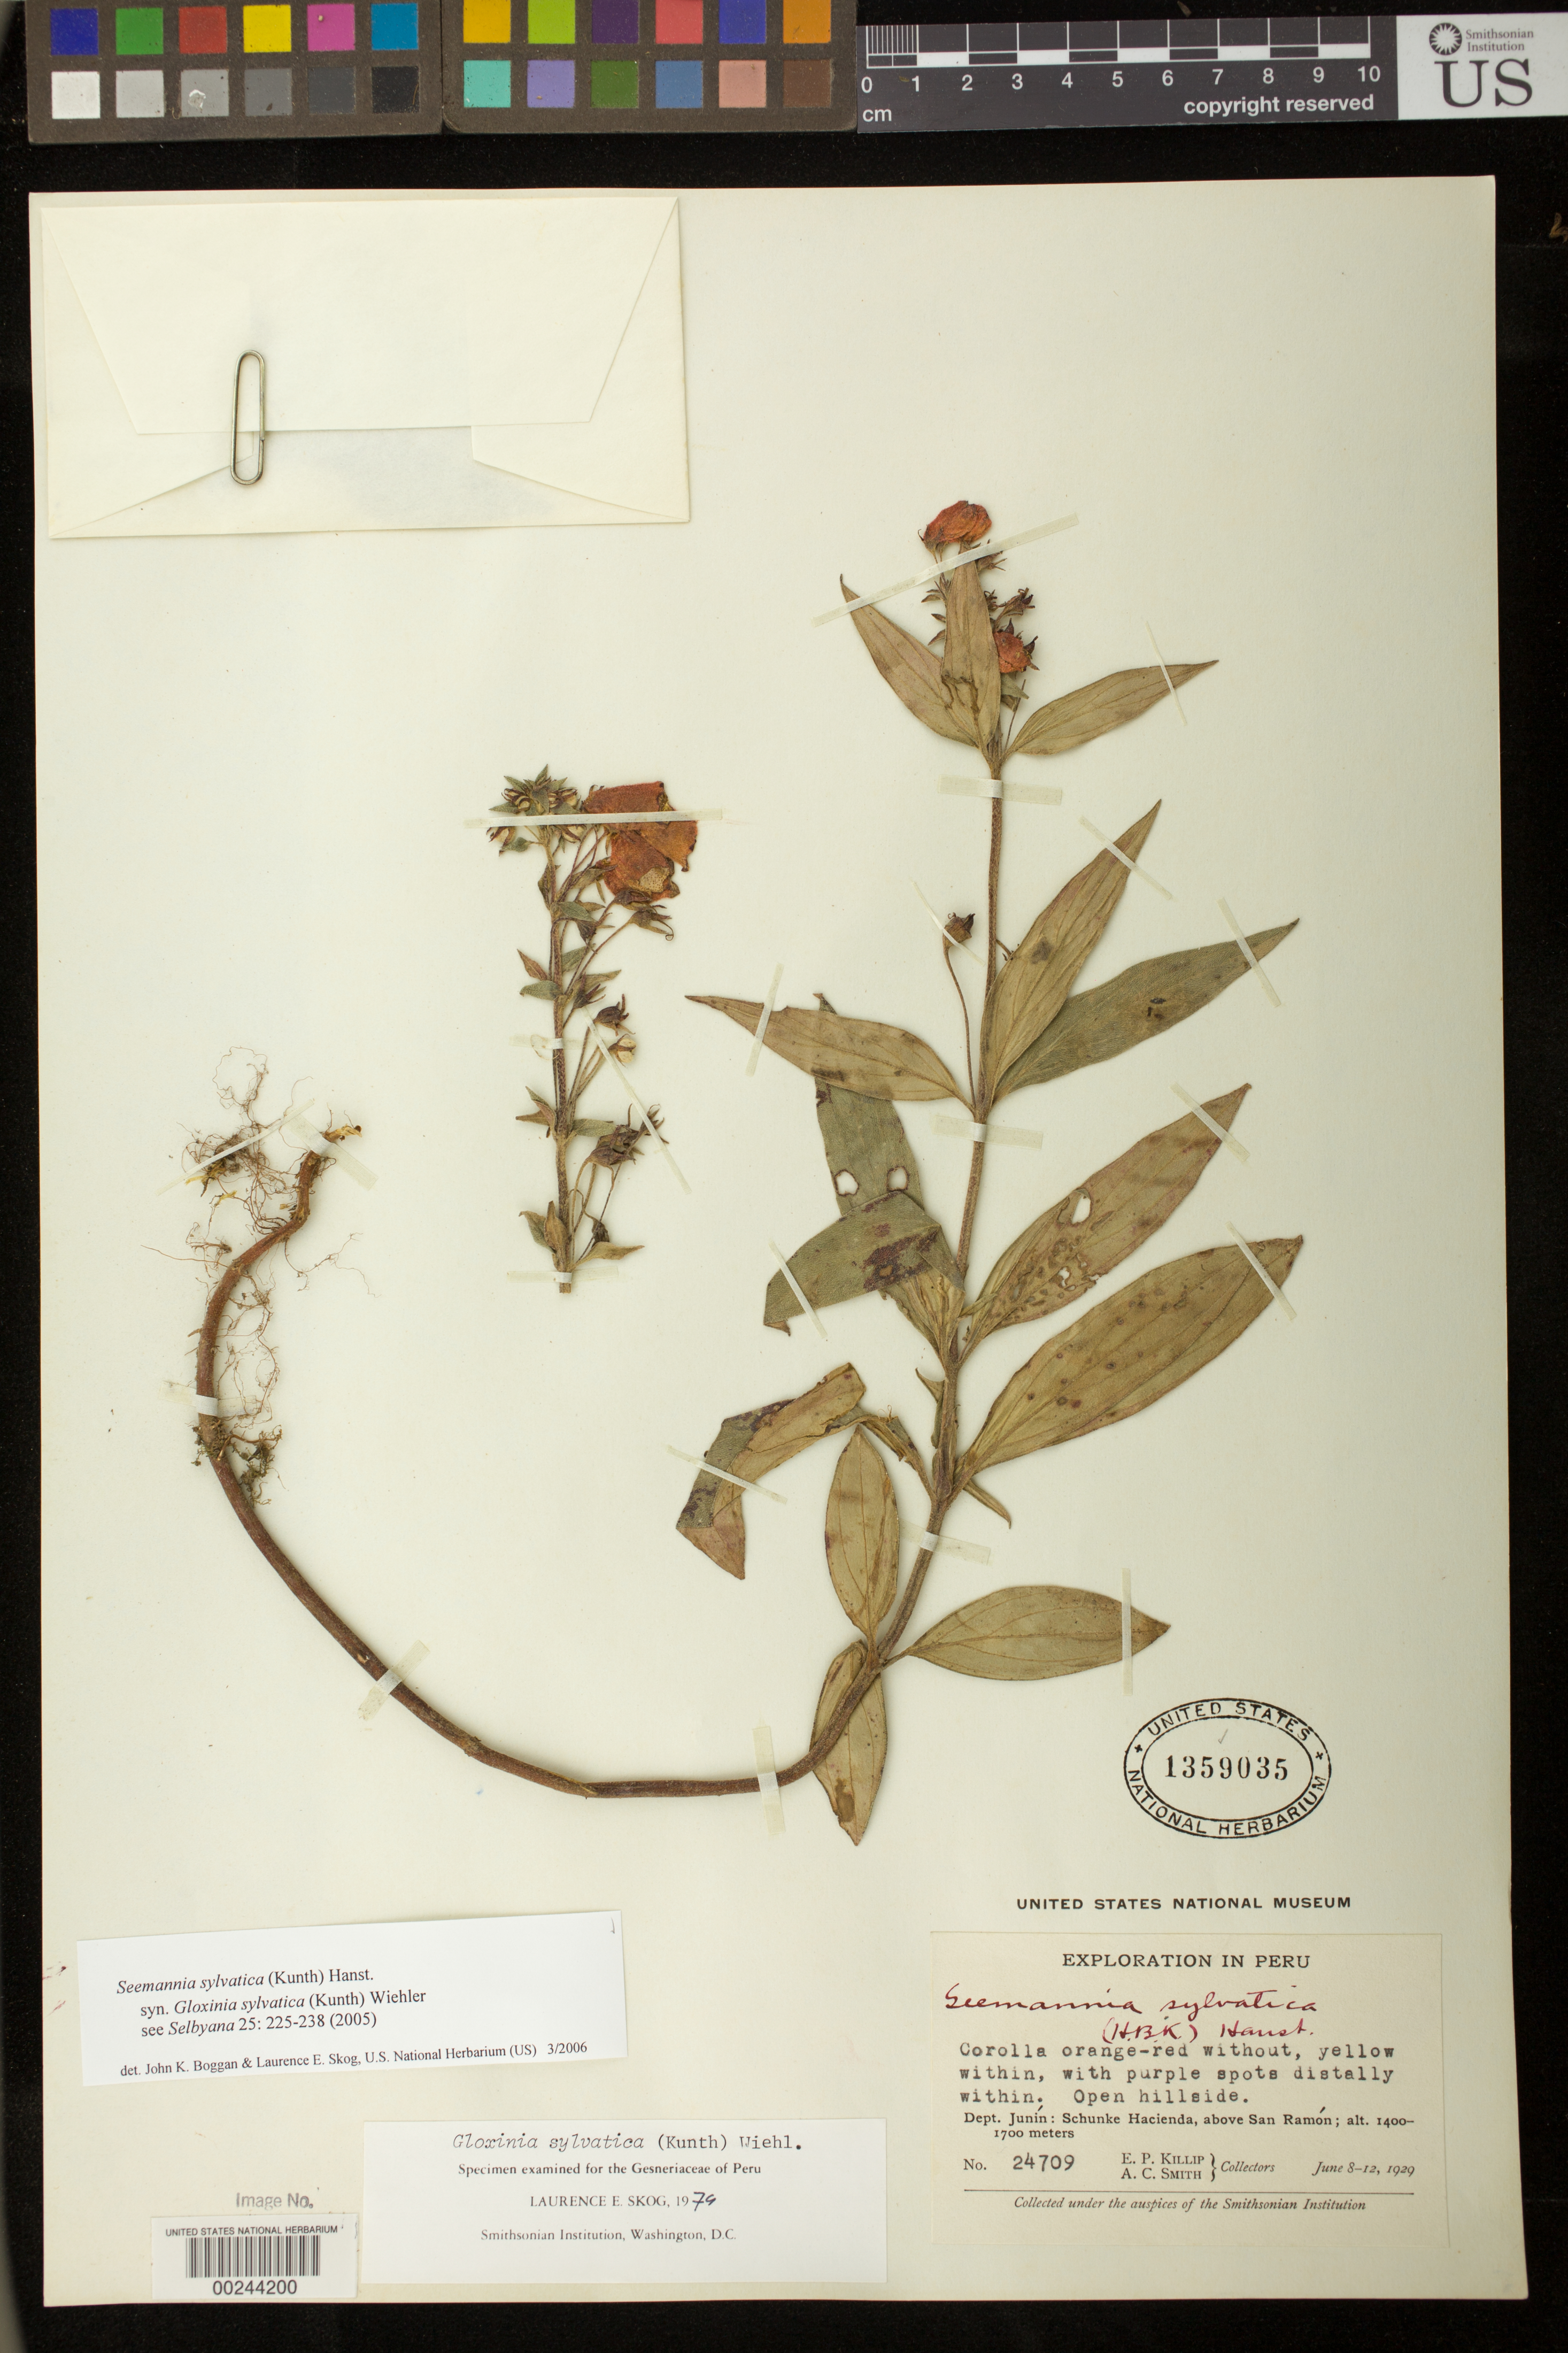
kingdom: Plantae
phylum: Tracheophyta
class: Magnoliopsida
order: Lamiales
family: Gesneriaceae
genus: Seemannia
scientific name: Seemannia sylvatica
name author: (Kunth) Hanst.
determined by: Boggan, J. K.; Skog, L. E.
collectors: E. P. Killip & A. C. Smith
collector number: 24709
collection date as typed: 8-12 Jun 1929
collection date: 1929-06-08/1929-06-12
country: Peru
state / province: Junín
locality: Schunke Hacienda, above San Ramon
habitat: Open hillside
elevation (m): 1400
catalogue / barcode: US 1359035